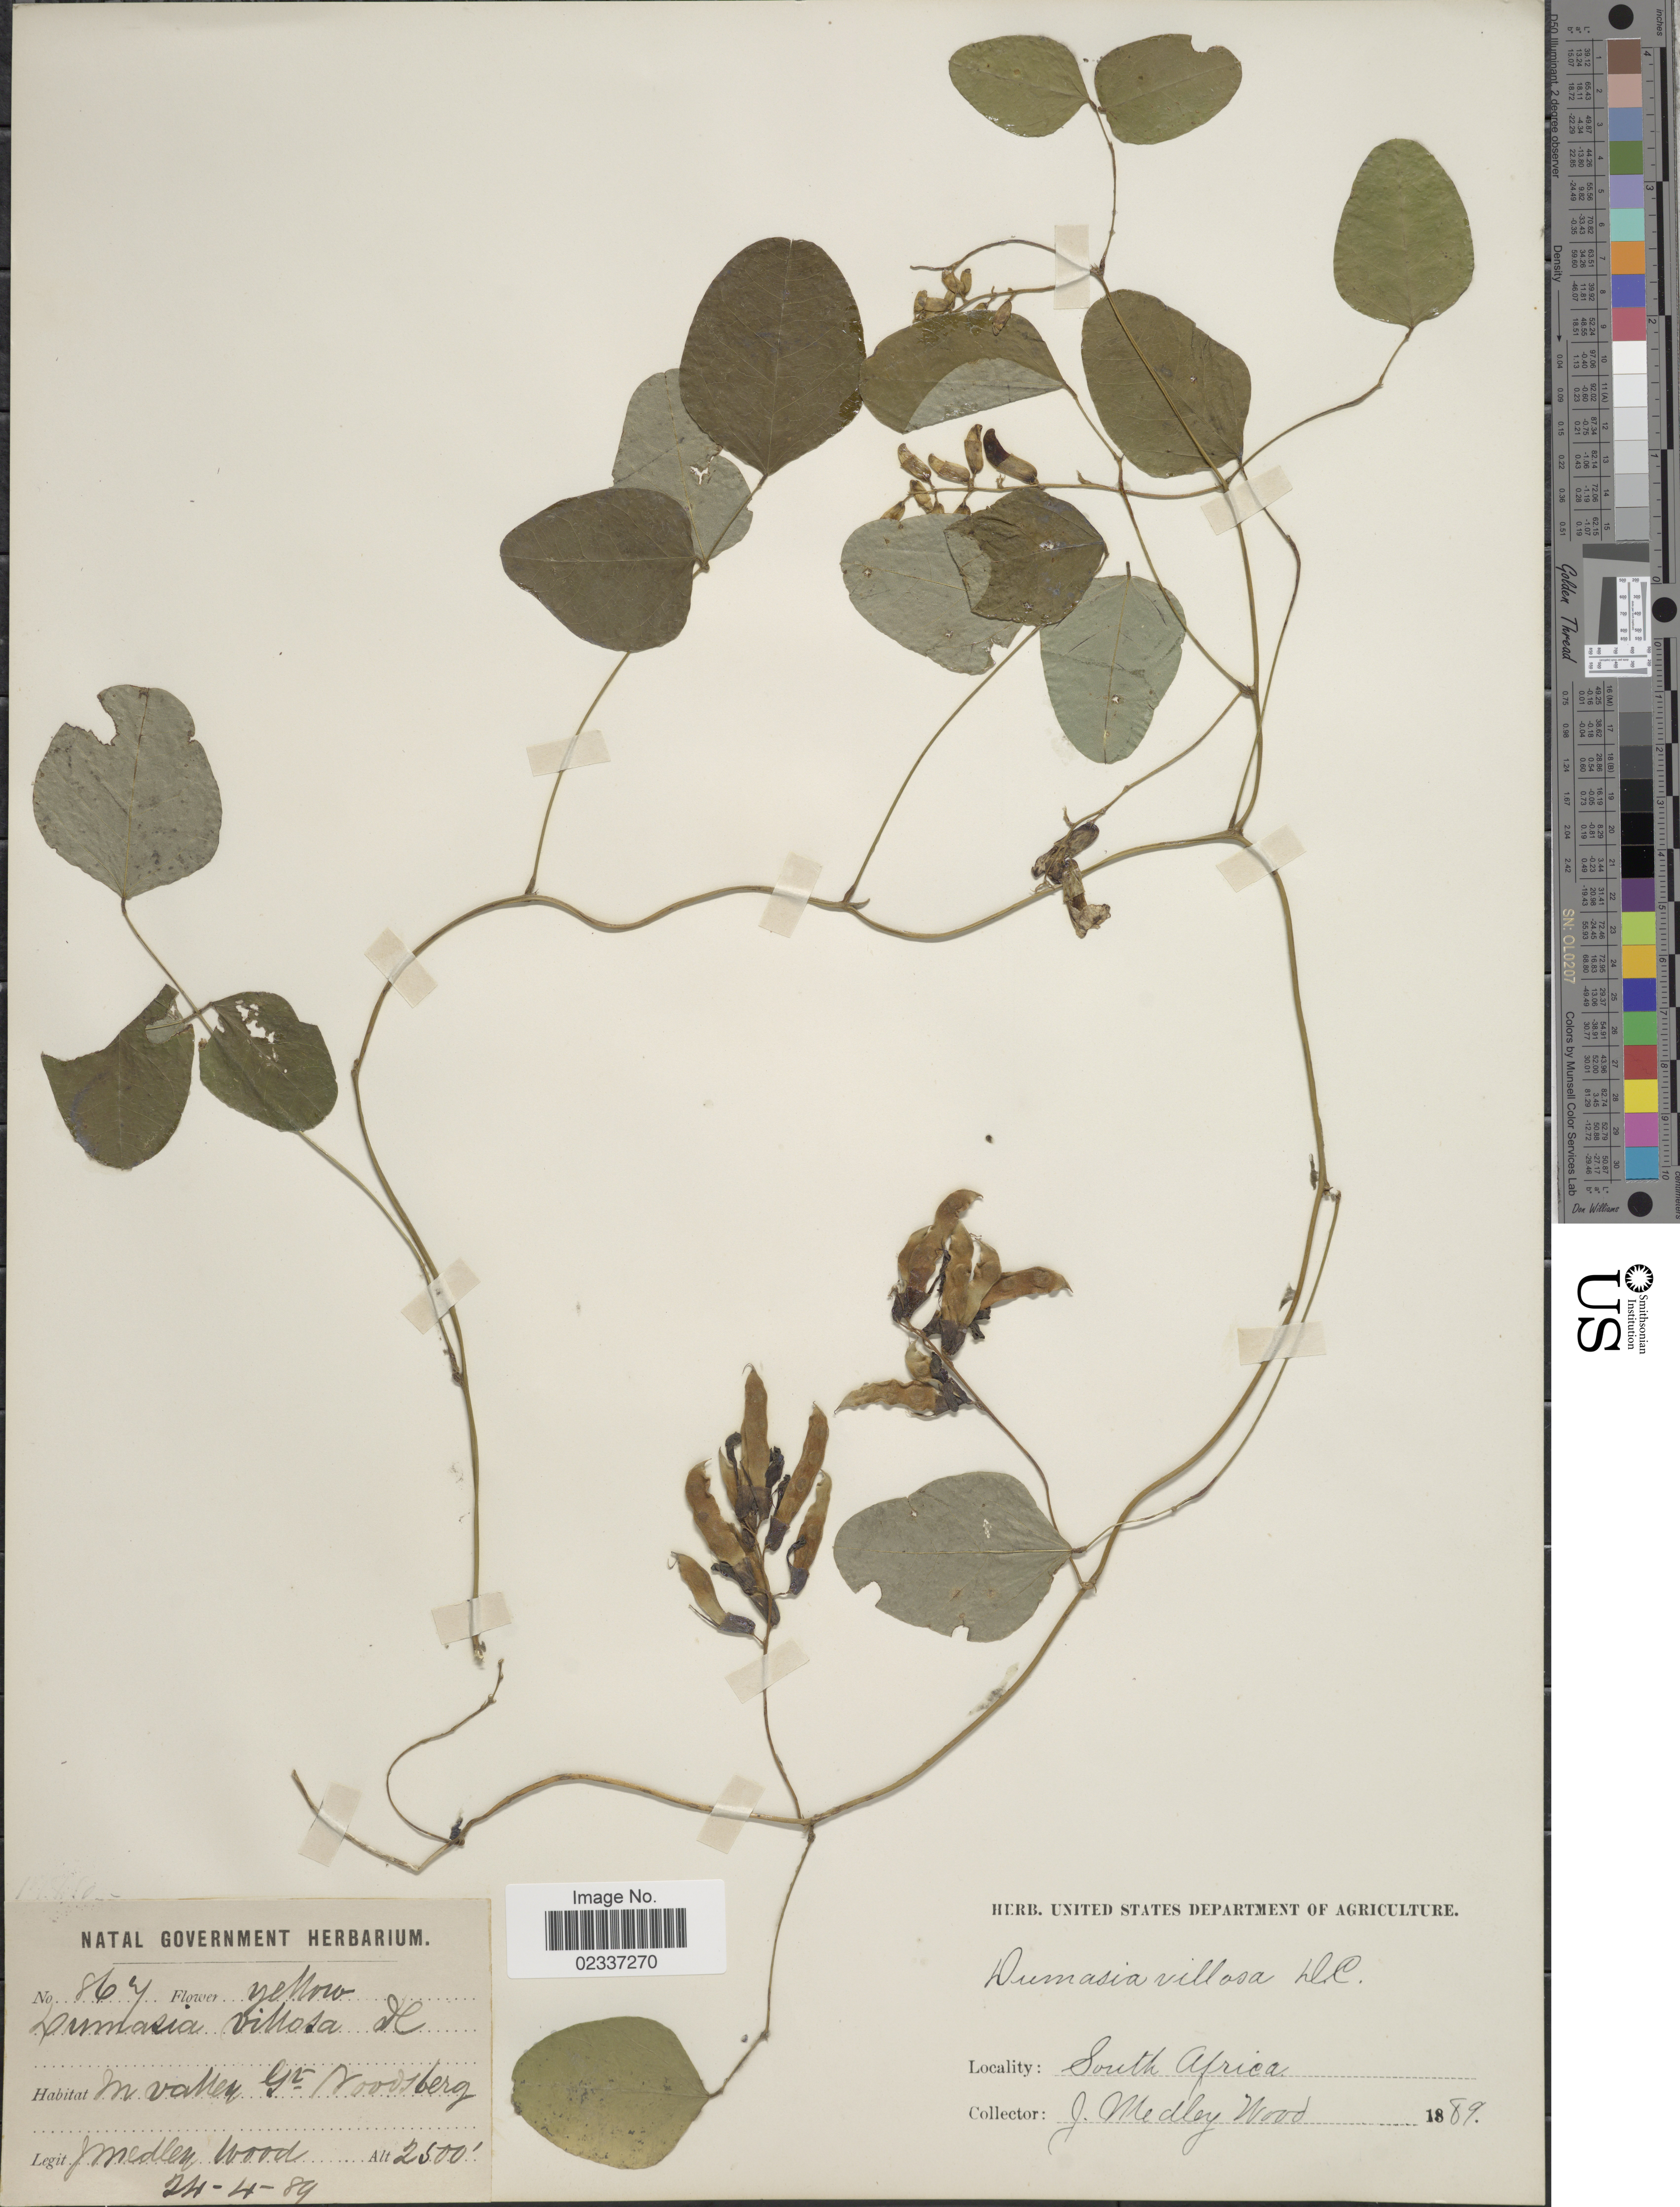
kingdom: Plantae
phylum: Tracheophyta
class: Magnoliopsida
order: Fabales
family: Fabaceae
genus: Dumasia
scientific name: Dumasia villosa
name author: DC.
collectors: J. Medley Wood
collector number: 864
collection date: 1889-04-24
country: South Africa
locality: M Valley, Gt Woodsberg, South Africa